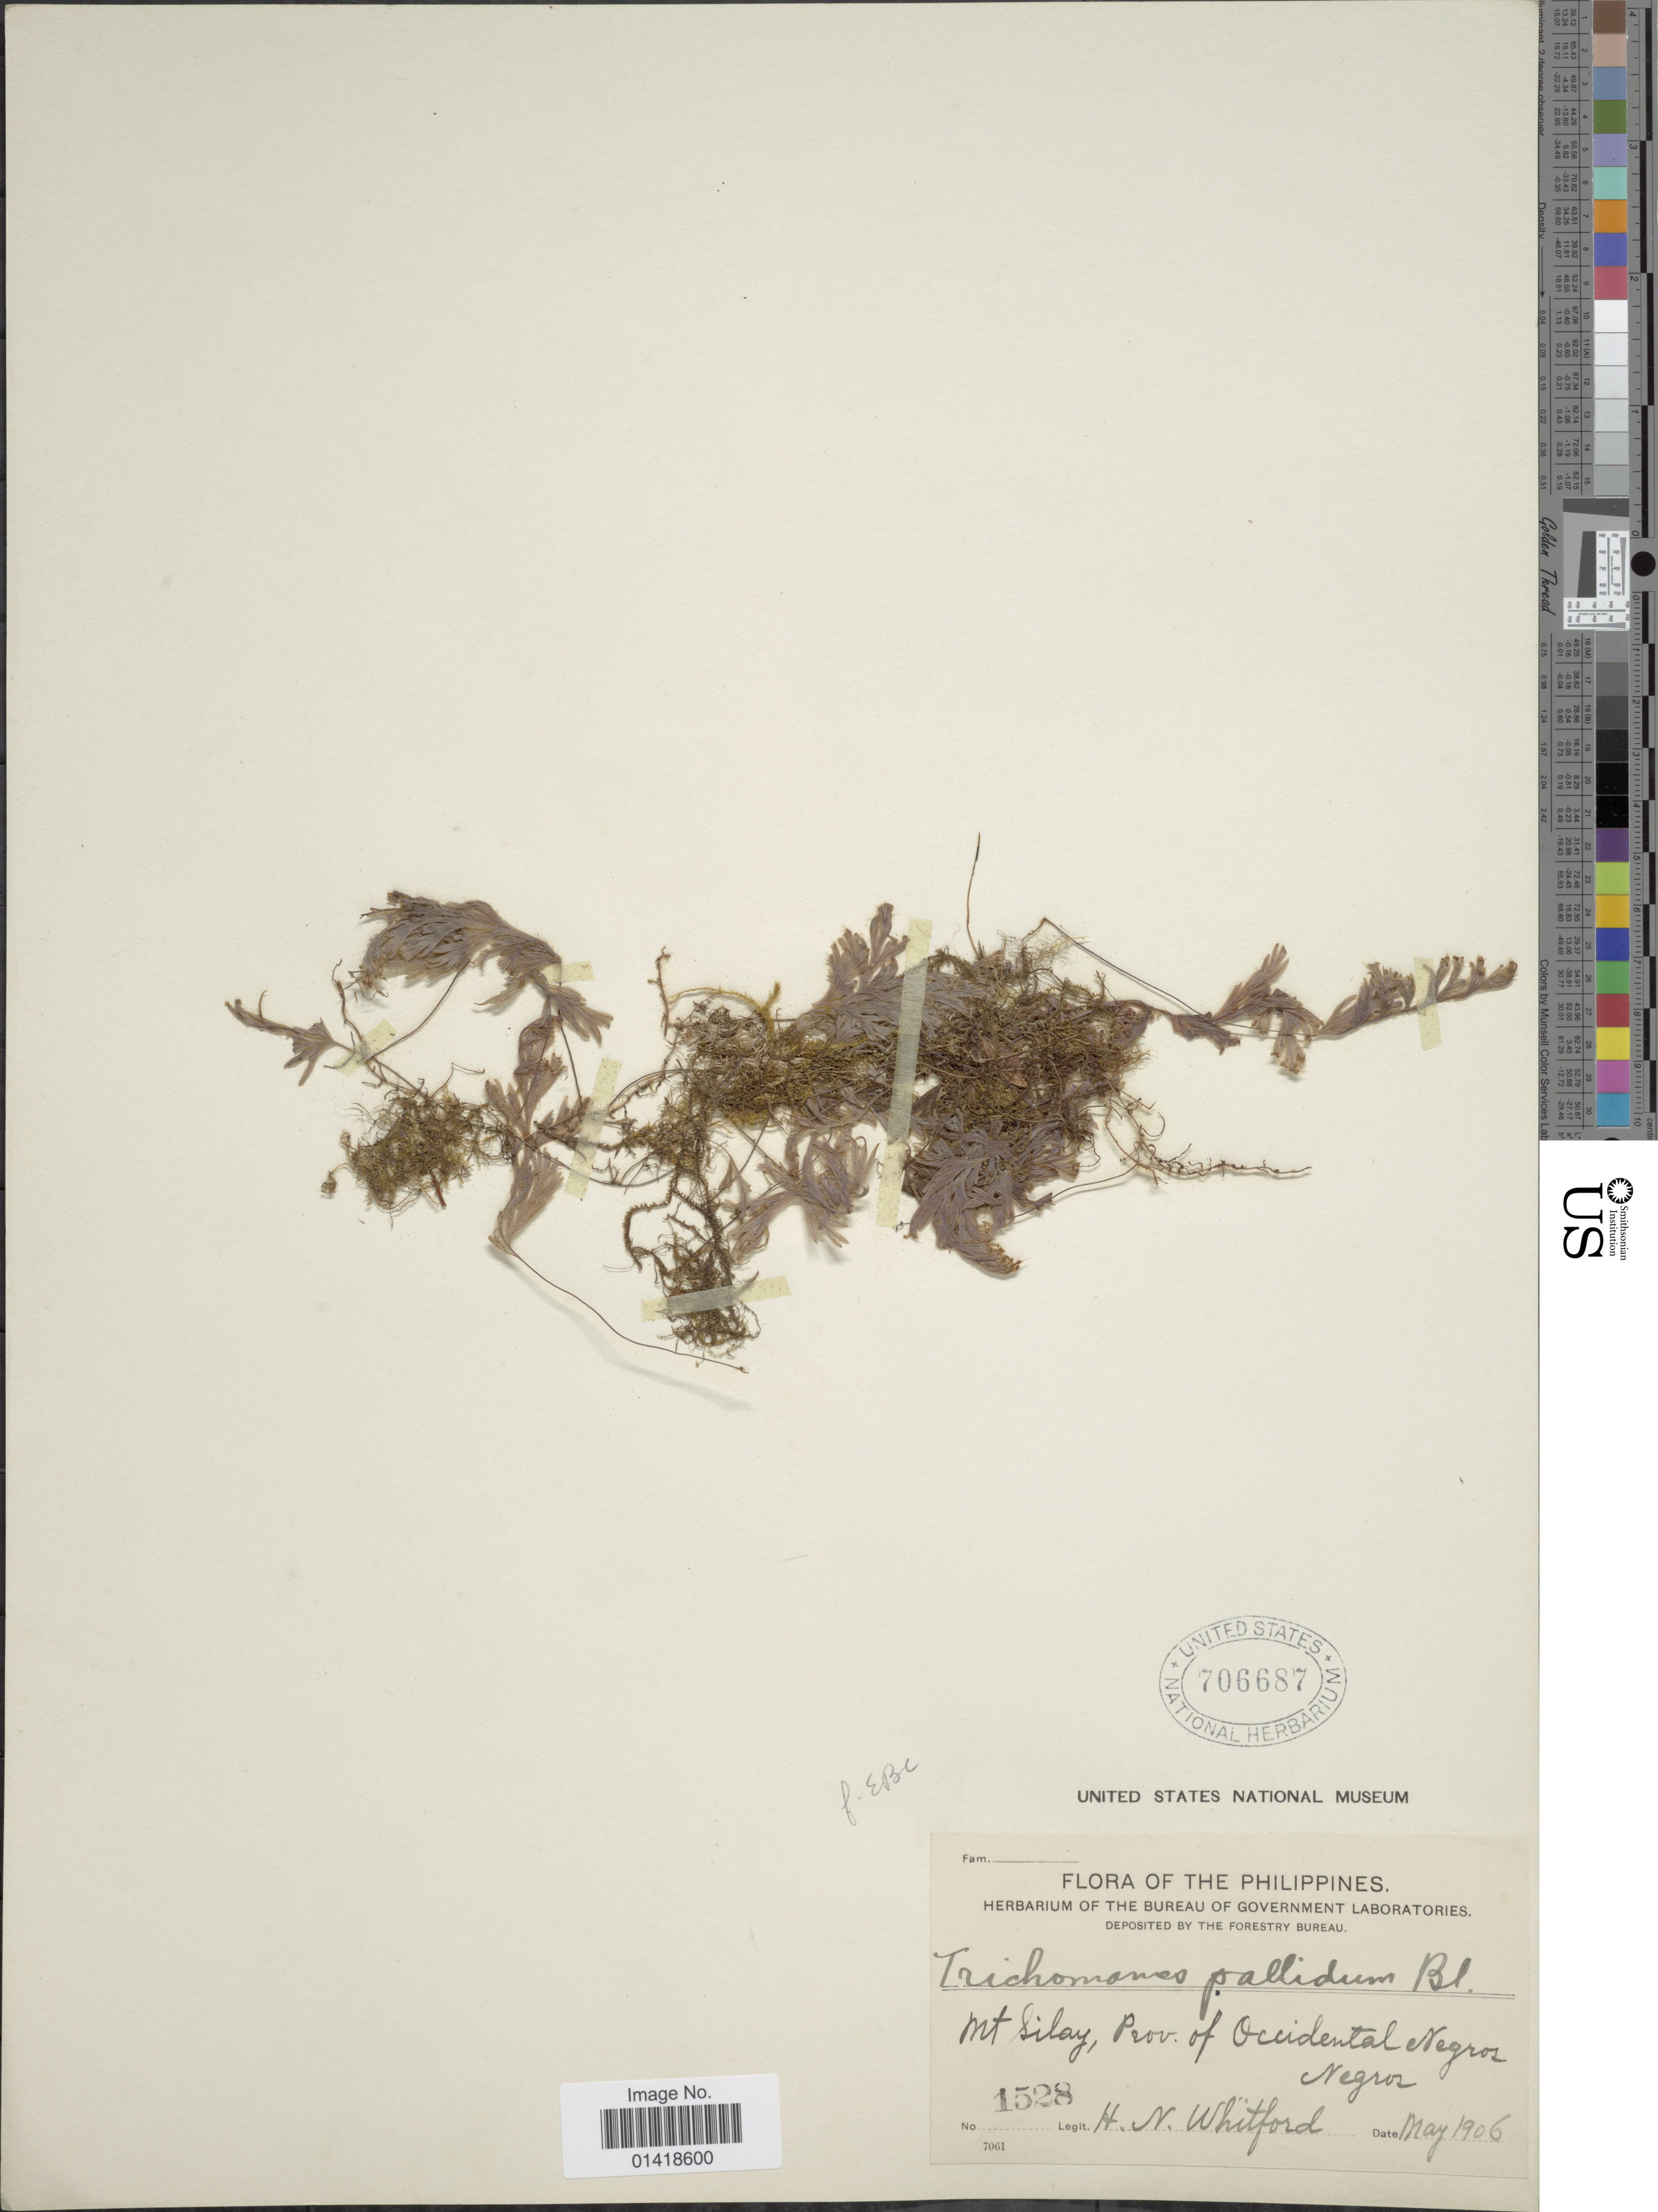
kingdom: Plantae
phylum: Tracheophyta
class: Polypodiopsida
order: Hymenophyllales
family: Hymenophyllaceae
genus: Hymenophyllum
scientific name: Hymenophyllum pallidum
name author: (Blume) Ebihara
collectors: H. N. Whitford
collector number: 1528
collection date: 1906-05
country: Philippines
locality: The Philippines. Mt. Silay, Prov. Of Occidental Negros. Negros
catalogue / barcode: US 706687